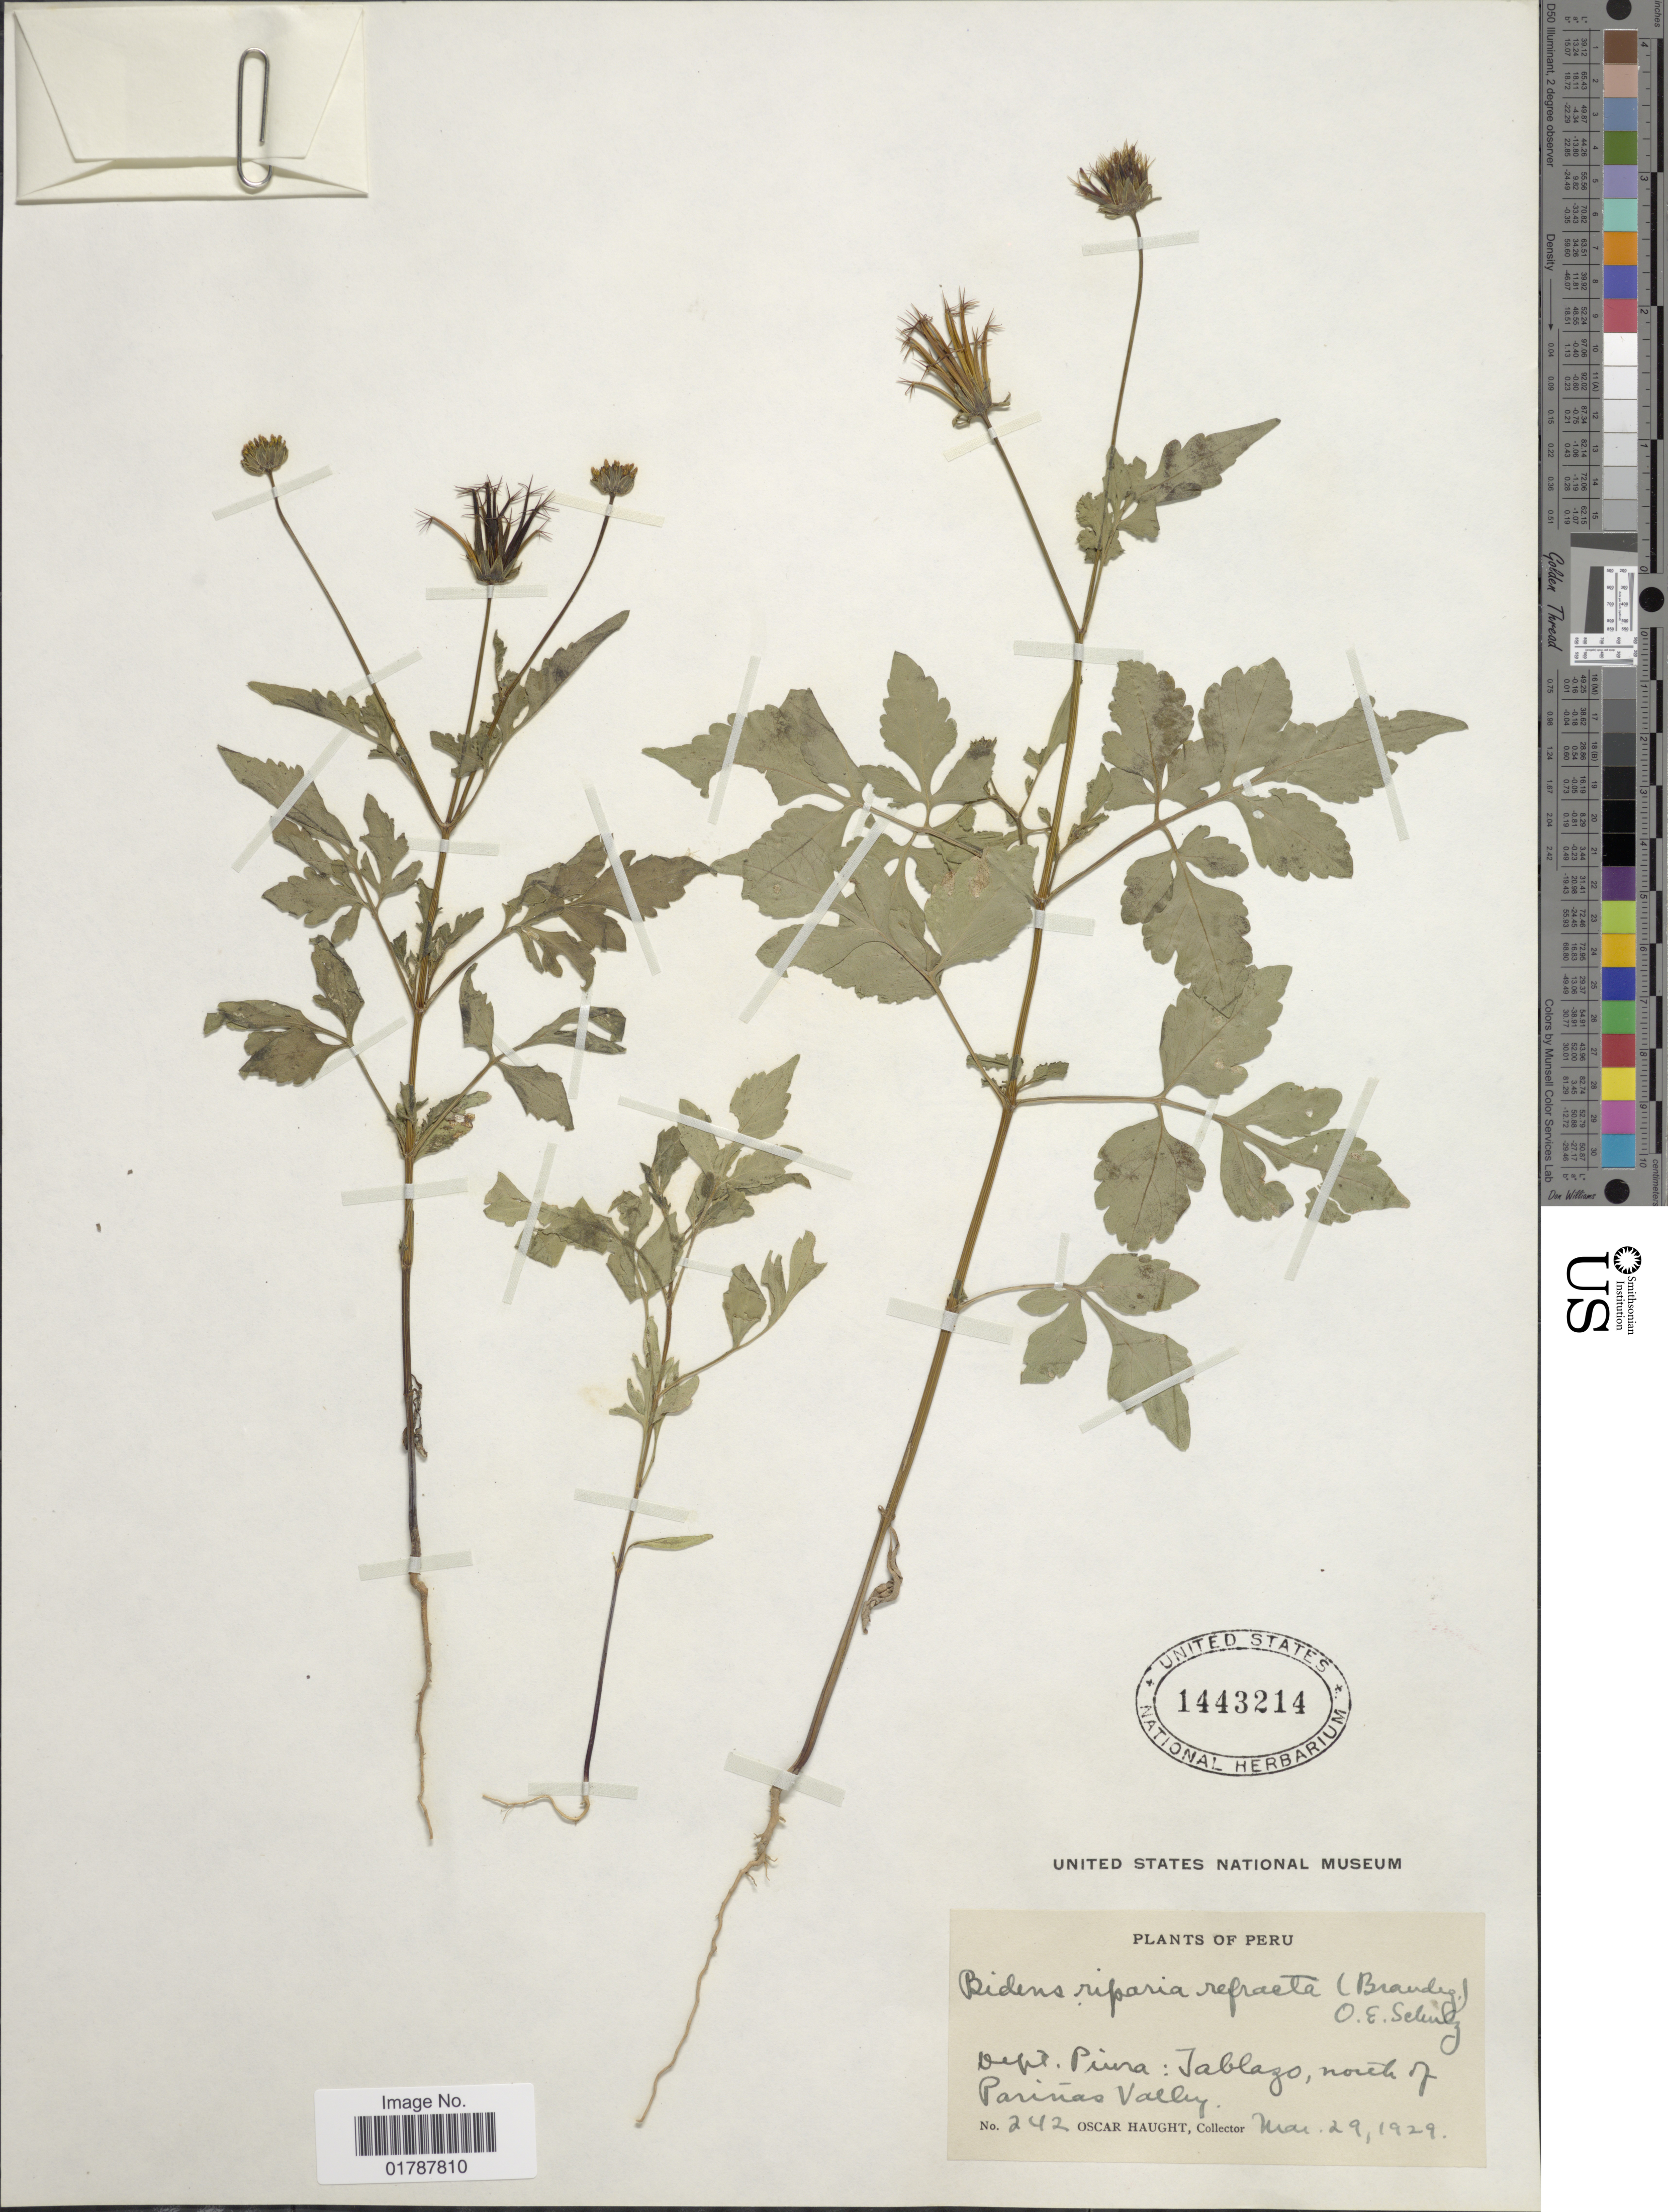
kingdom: Plantae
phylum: Tracheophyta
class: Magnoliopsida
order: Asterales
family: Asteraceae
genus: Bidens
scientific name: Bidens riparia var. refracta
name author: (Brandegee) O.E. Schulz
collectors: O. L. Haught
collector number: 242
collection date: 1929-03-29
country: Peru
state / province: Piura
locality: Dept. Piura: Tablago, north of Parinas Valley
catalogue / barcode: US 1443214